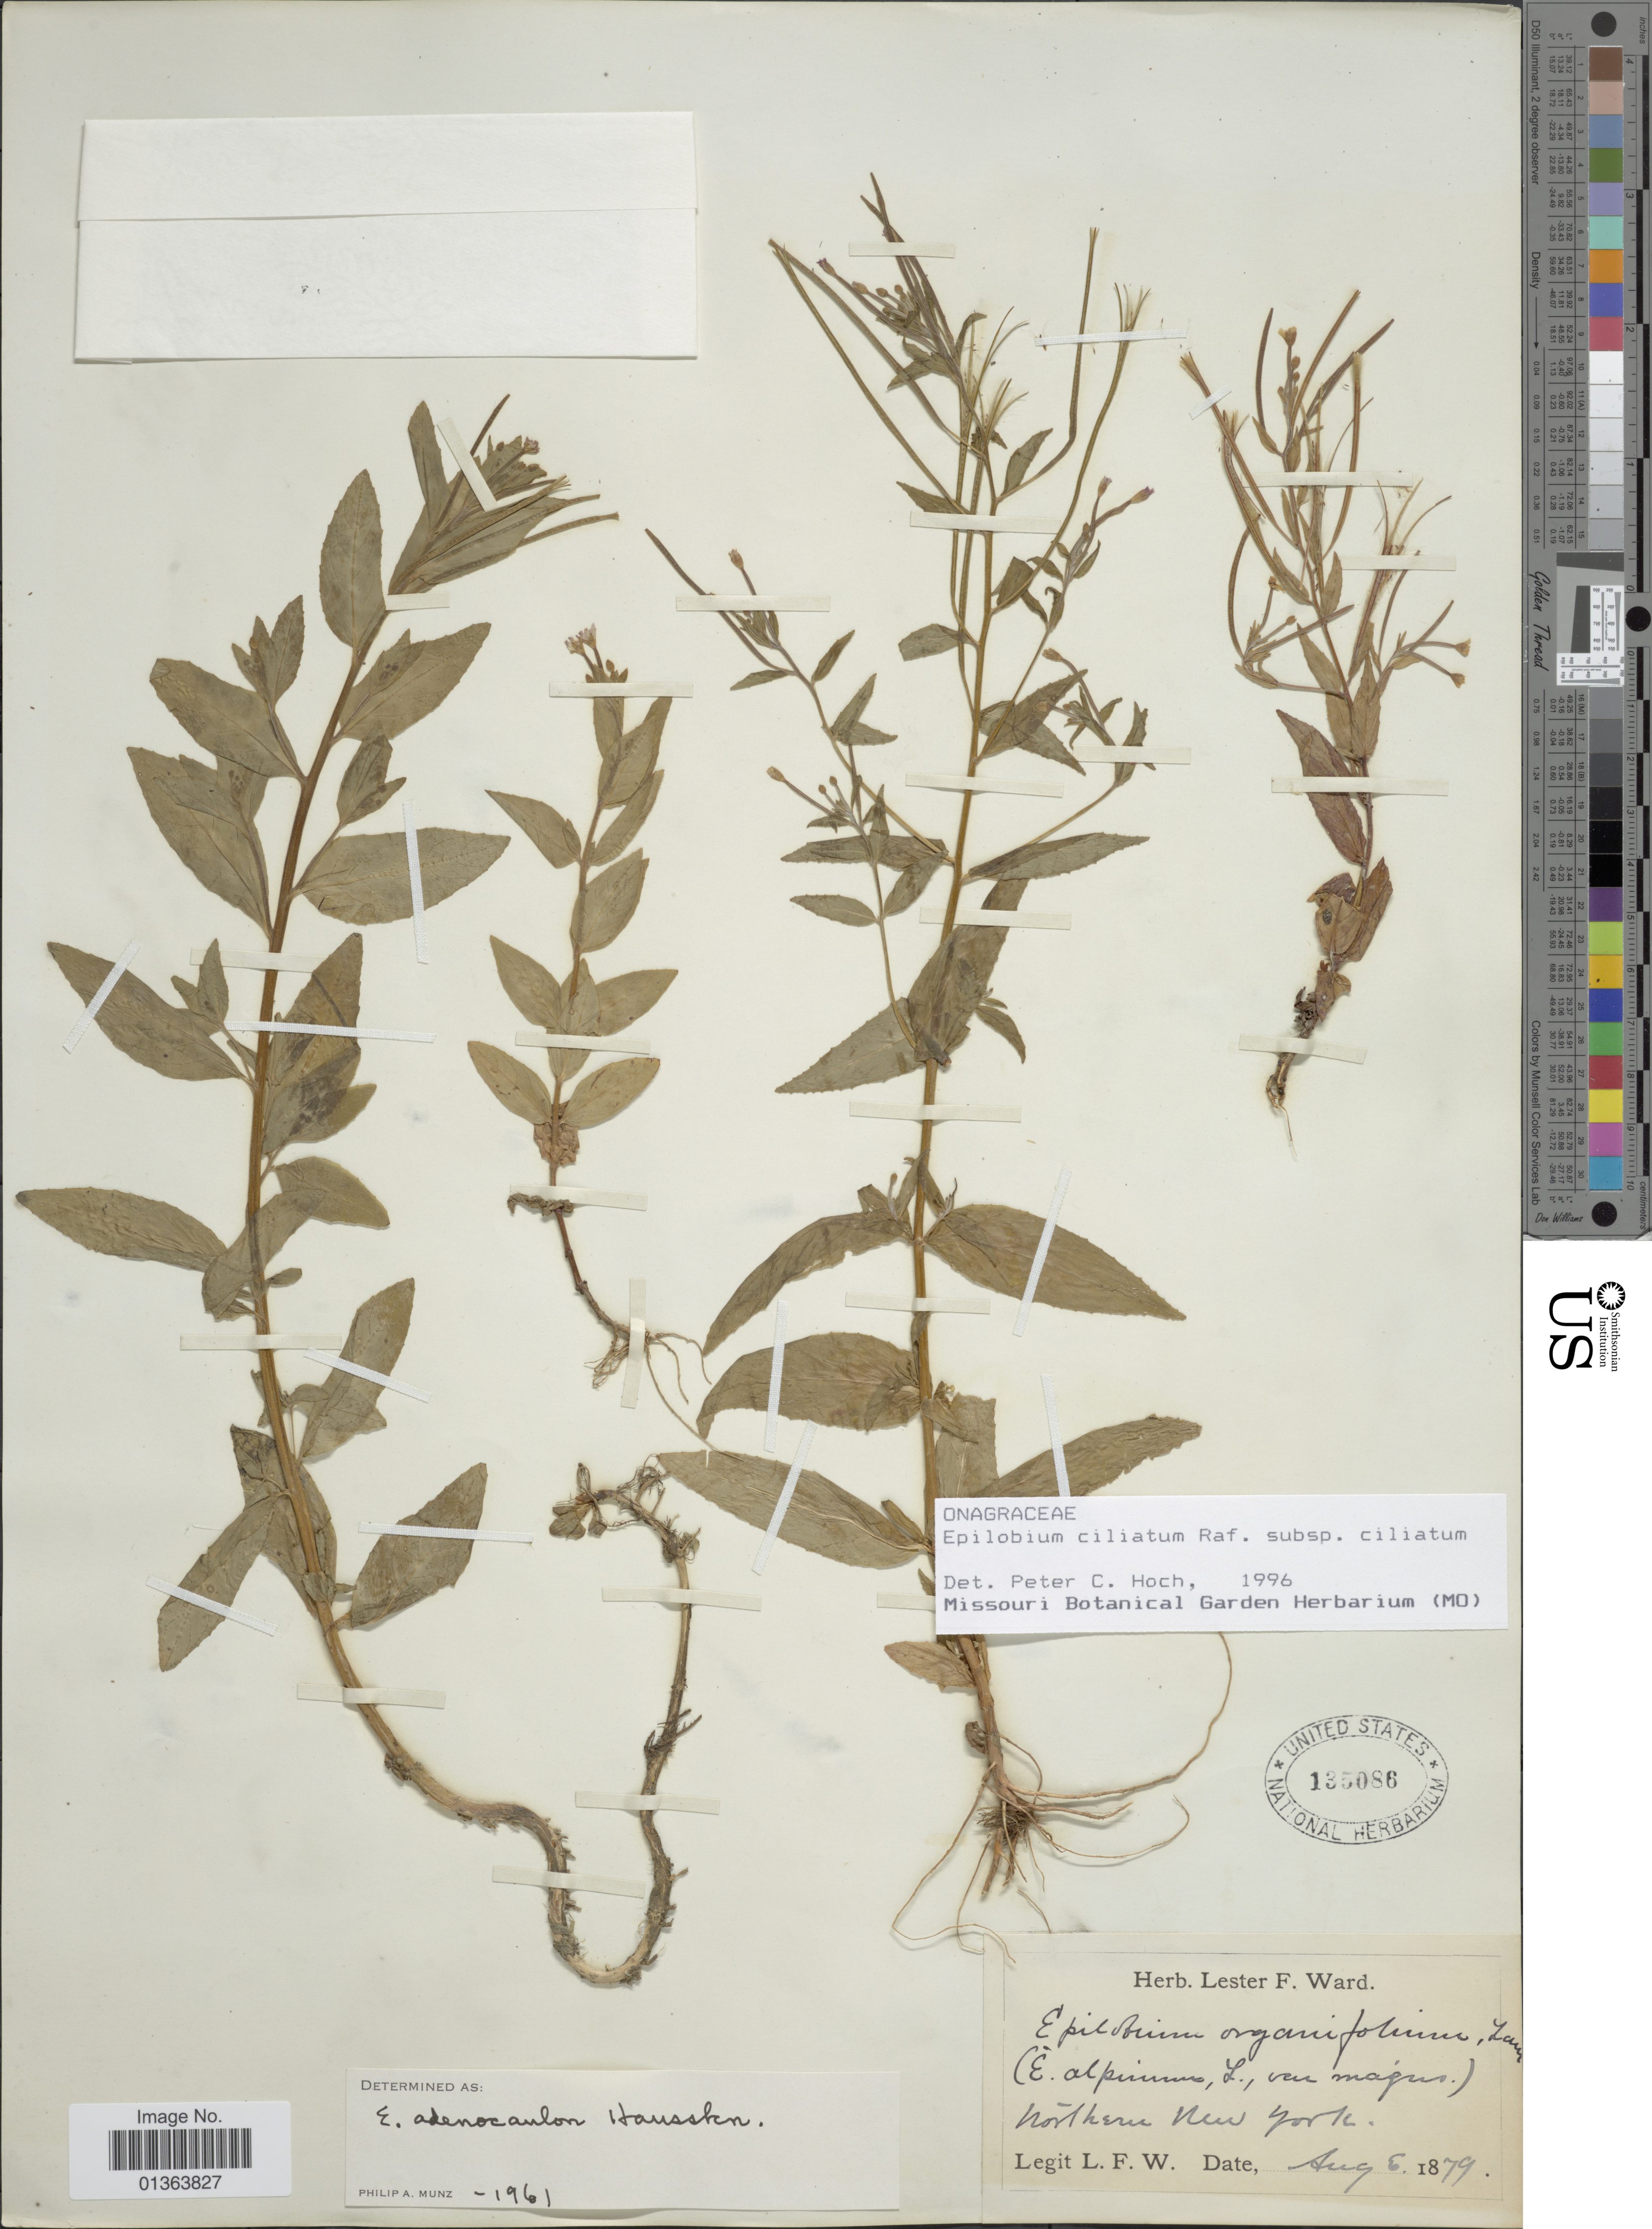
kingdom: Plantae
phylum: Tracheophyta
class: Magnoliopsida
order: Myrtales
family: Onagraceae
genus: Epilobium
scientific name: Epilobium ciliatum subsp. ciliatum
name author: Raf.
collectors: L. Ward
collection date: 1879-08-06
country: United States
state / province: New York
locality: Northern New York.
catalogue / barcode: US 135086